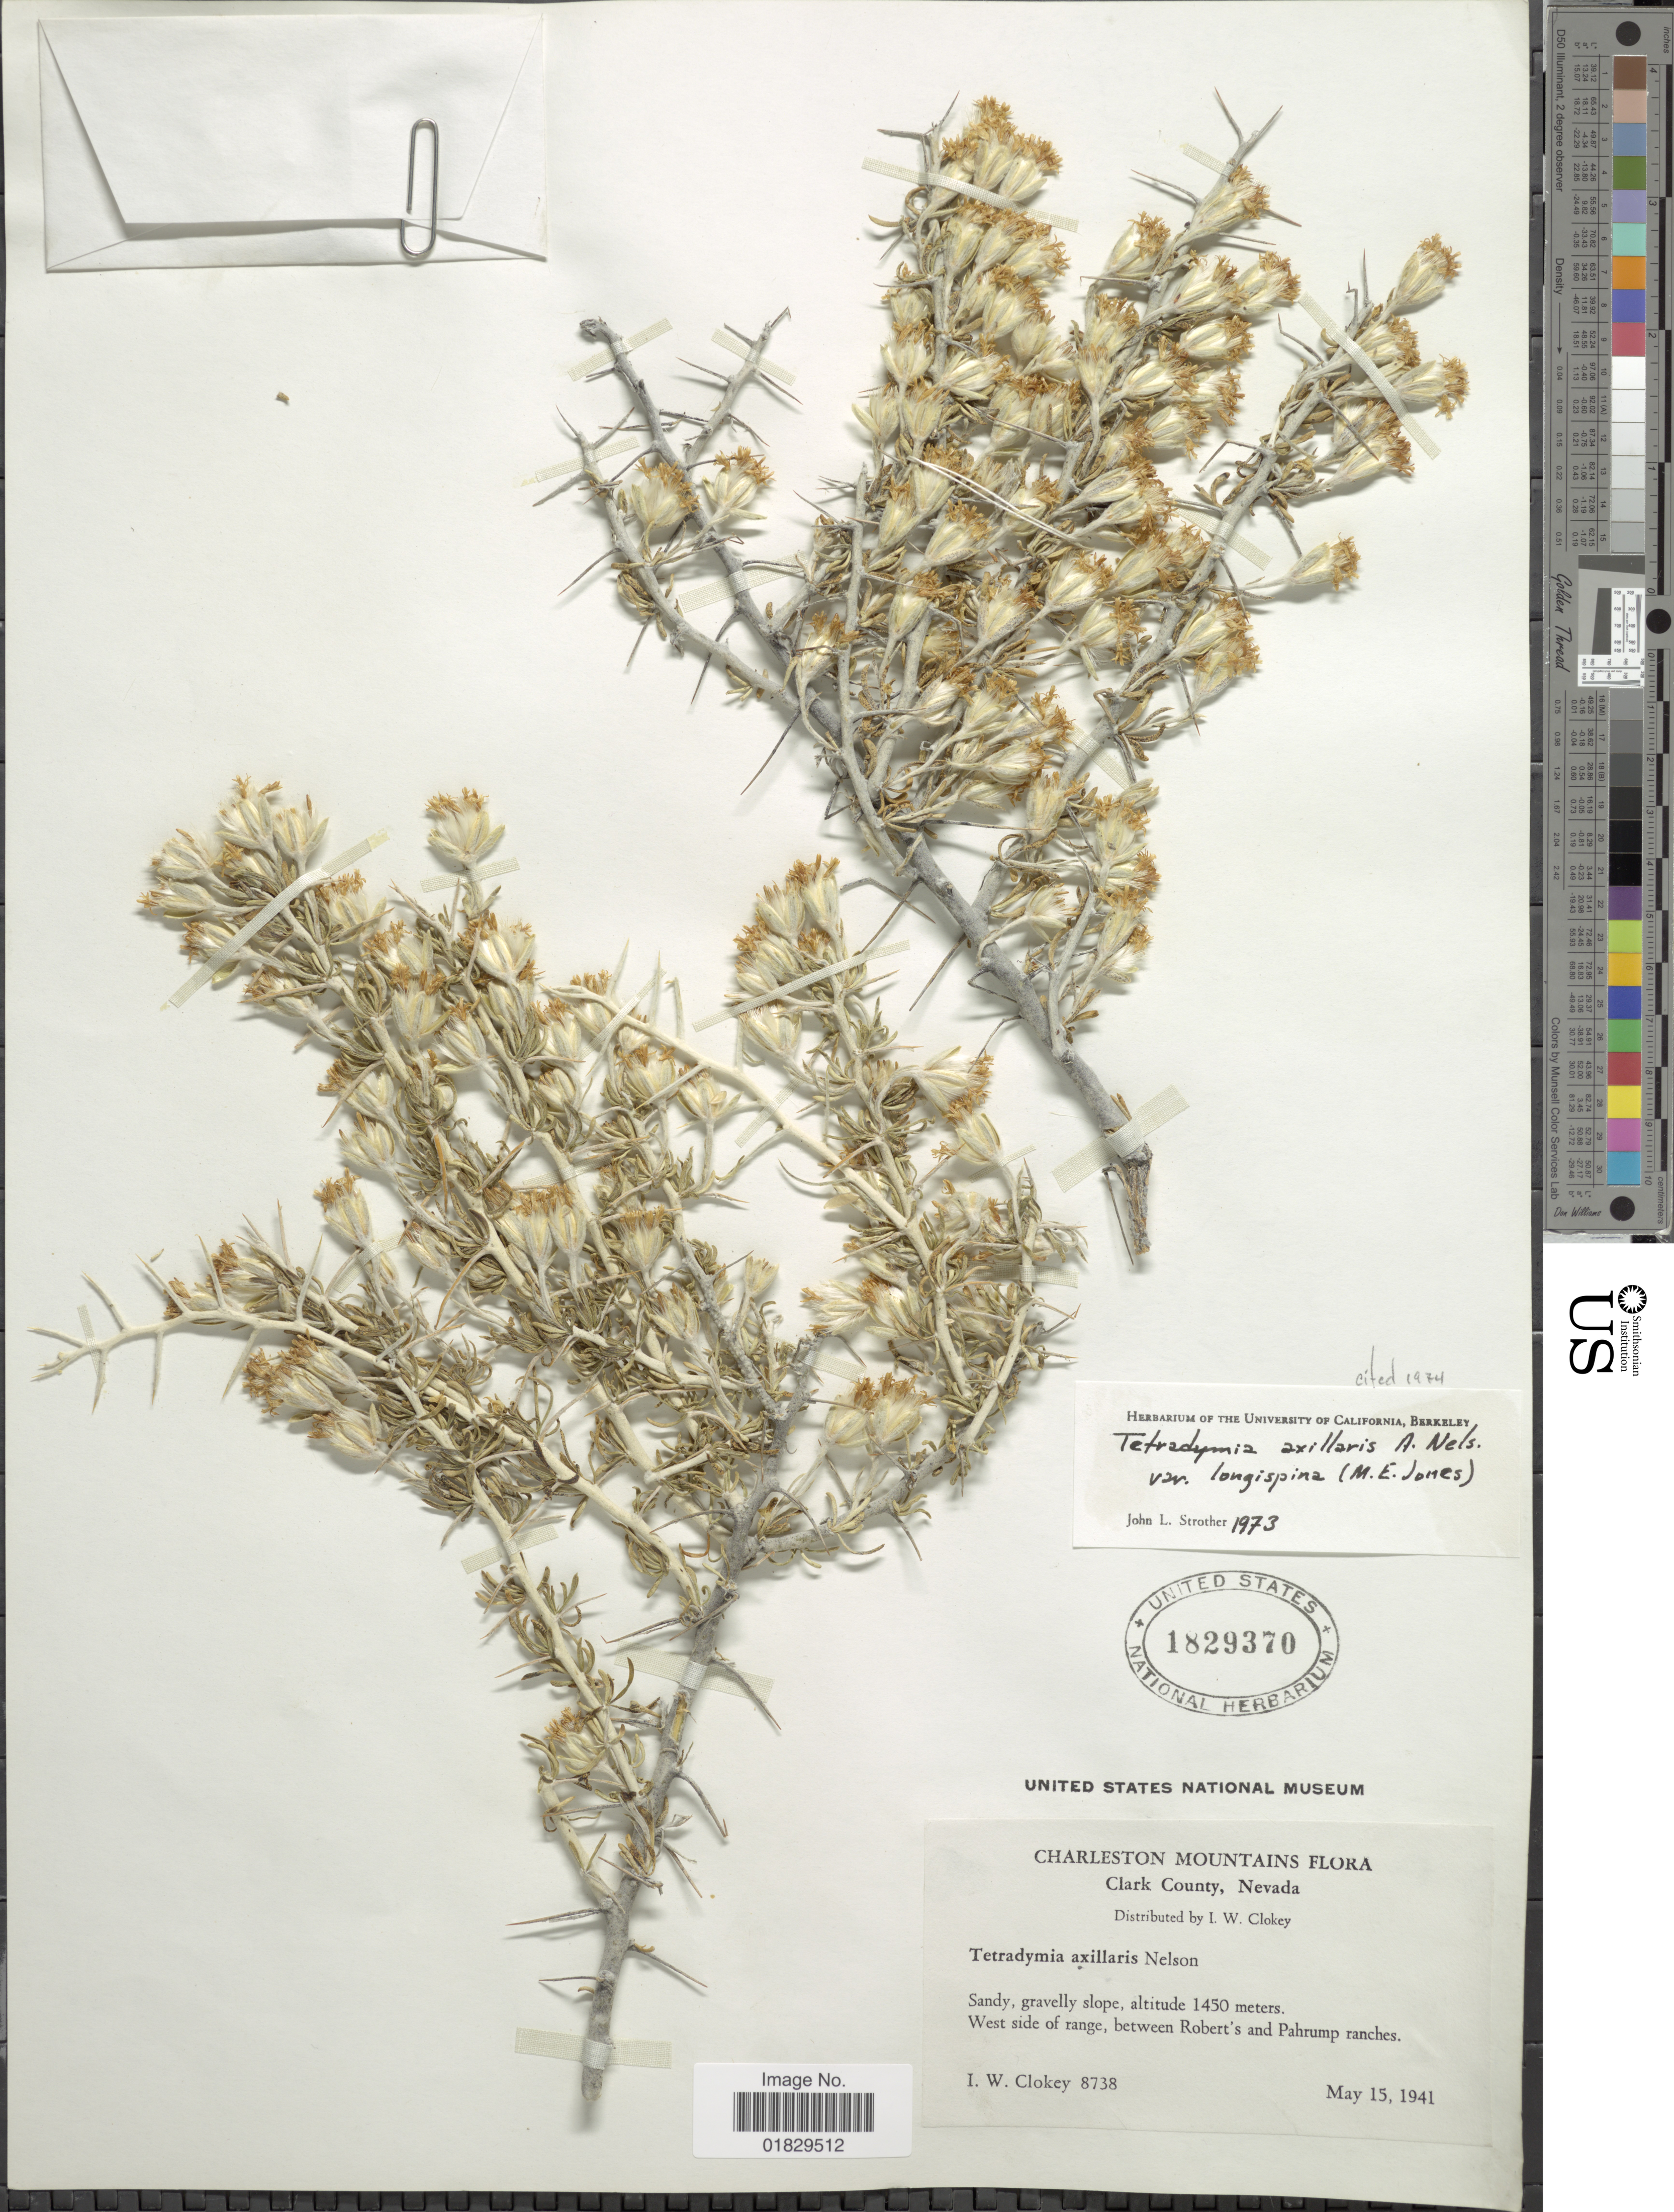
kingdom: Plantae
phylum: Tracheophyta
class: Magnoliopsida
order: Asterales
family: Asteraceae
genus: Tetradymia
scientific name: Tetradymia axillaris var. longispina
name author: (M.E. Jones) Strother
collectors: I. W. Clokey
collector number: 8738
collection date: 1941-05-15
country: United States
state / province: Nevada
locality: Charleston Mountains. Clark County, Nevada. West side of range, between Robert's and Pahrump ranches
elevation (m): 1450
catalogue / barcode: US 1829370